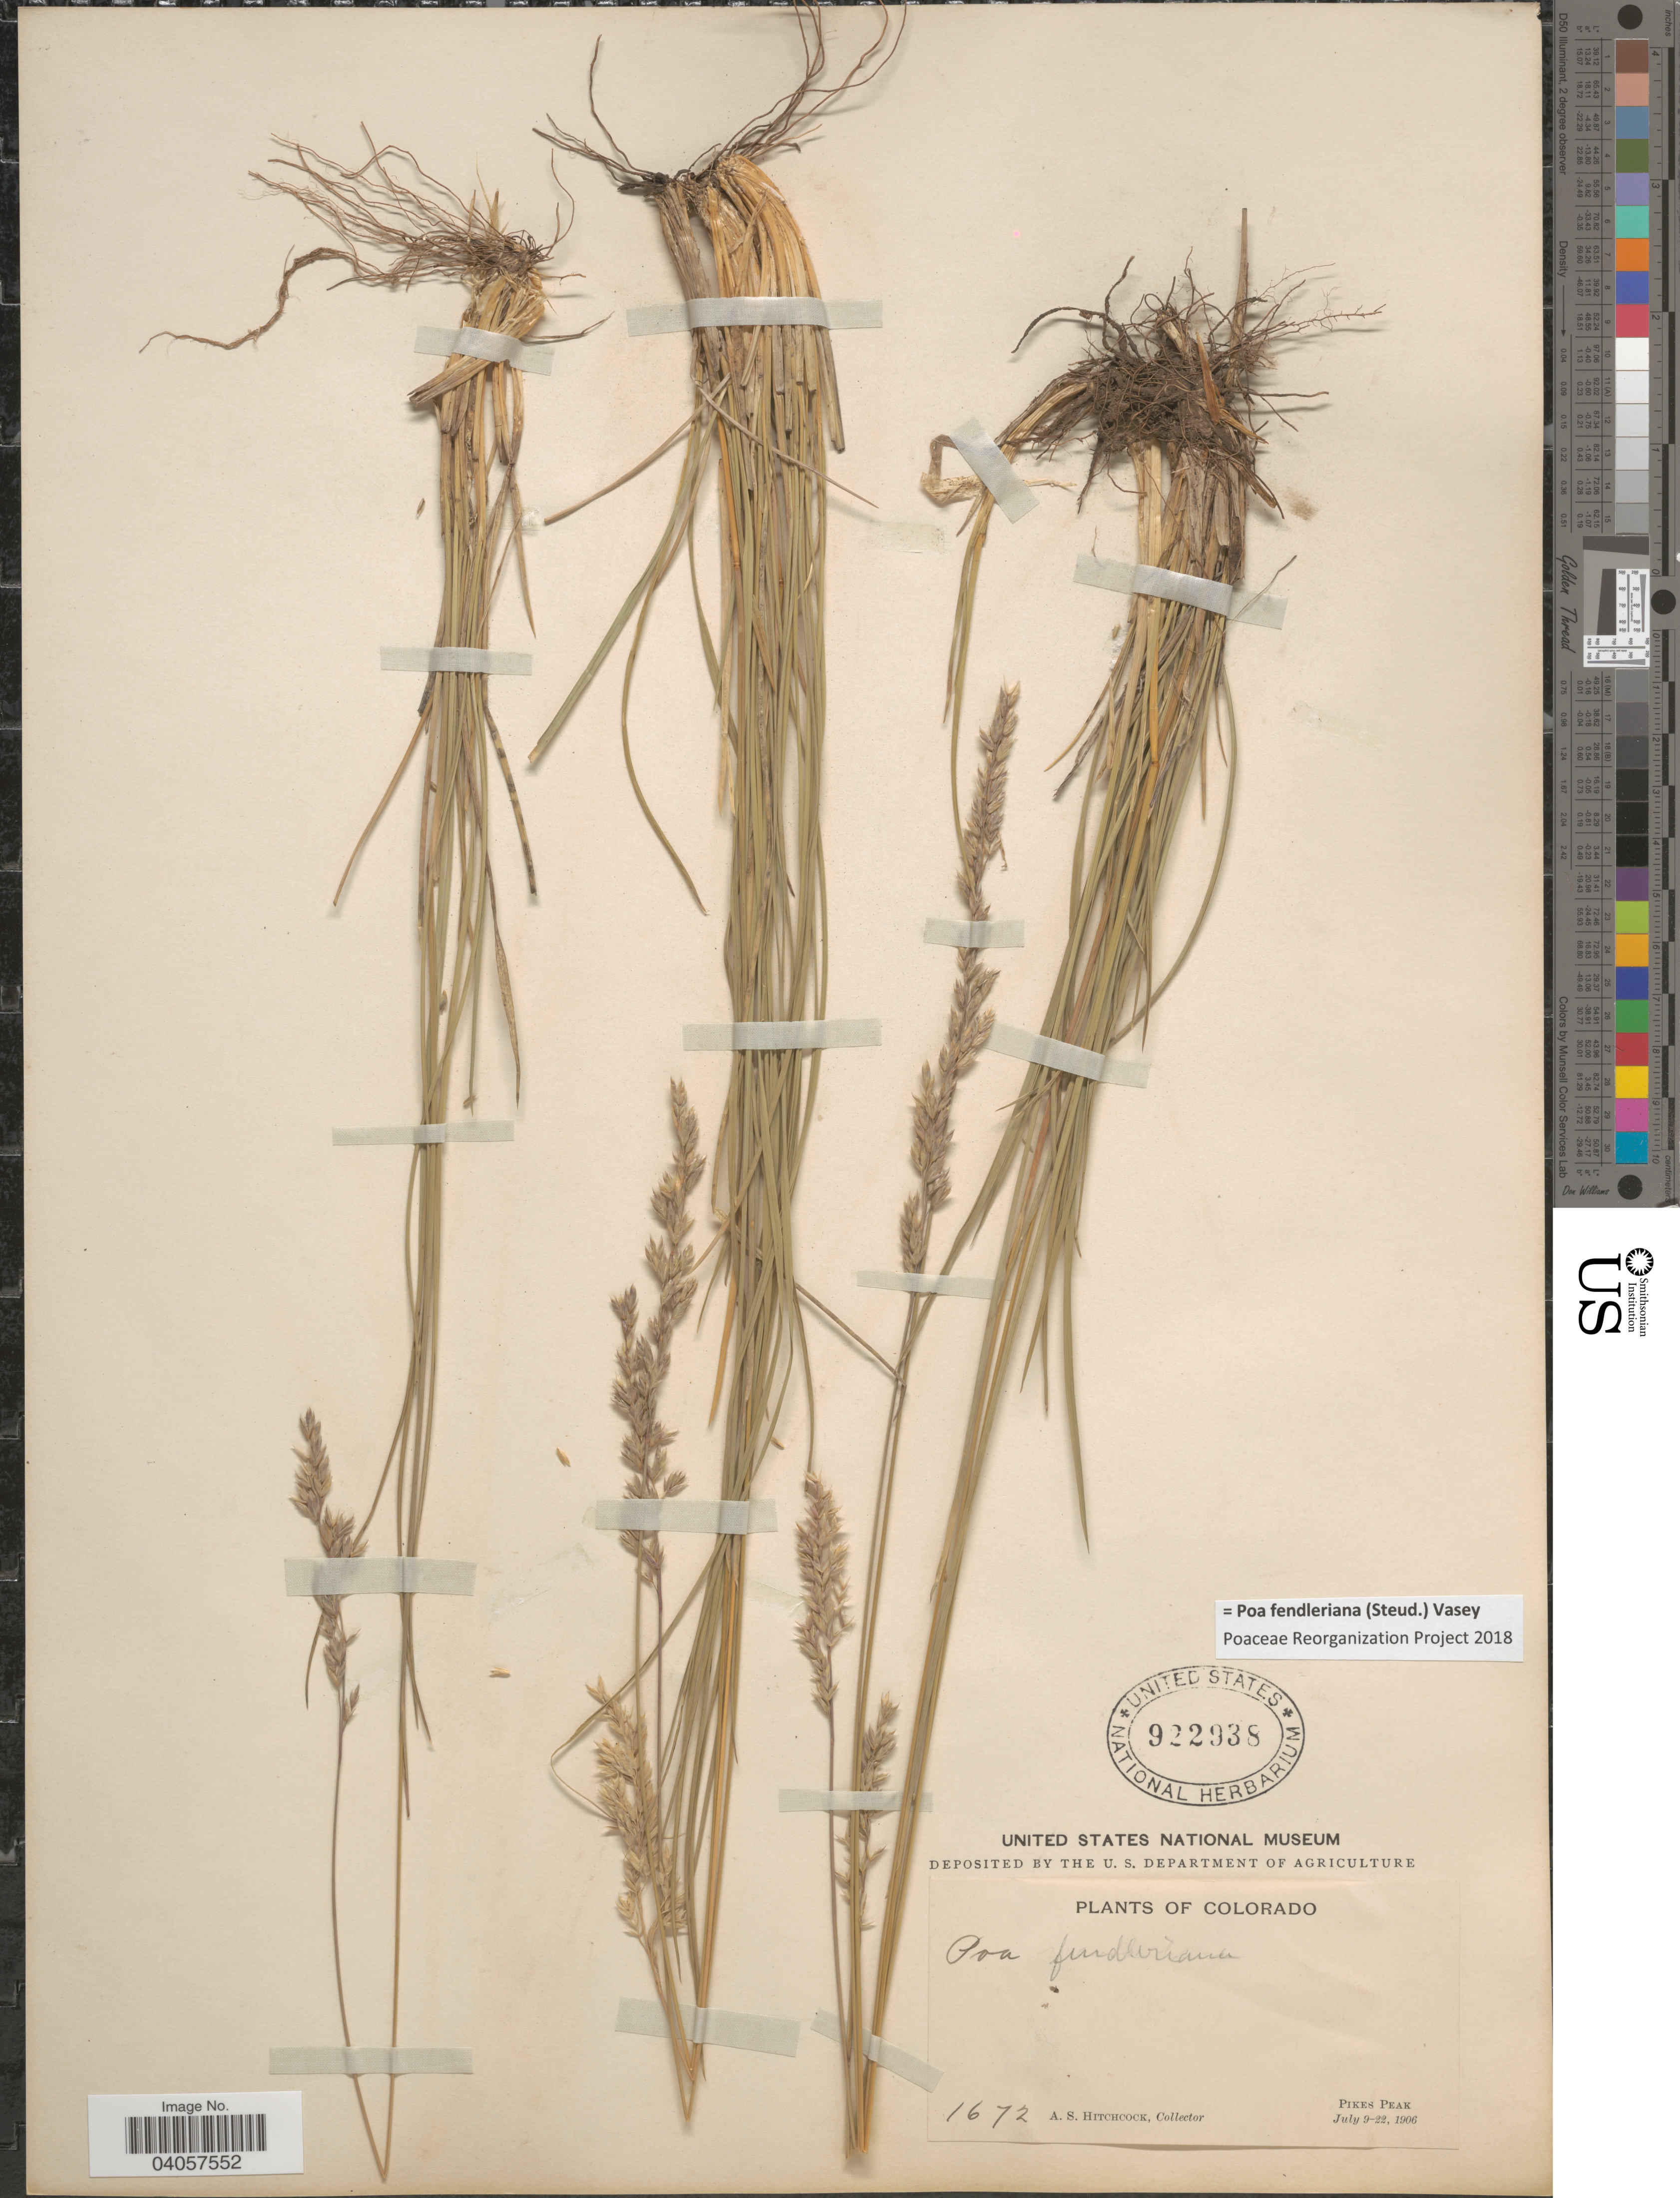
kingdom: Plantae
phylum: Tracheophyta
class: Liliopsida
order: Poales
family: Poaceae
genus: Poa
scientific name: Poa fendleriana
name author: (Steud.) Vasey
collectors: A. S. Hitchcock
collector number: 1672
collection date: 1906-07-09/1906-07-22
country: United States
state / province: Colorado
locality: Pikes Peak.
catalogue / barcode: US 922938